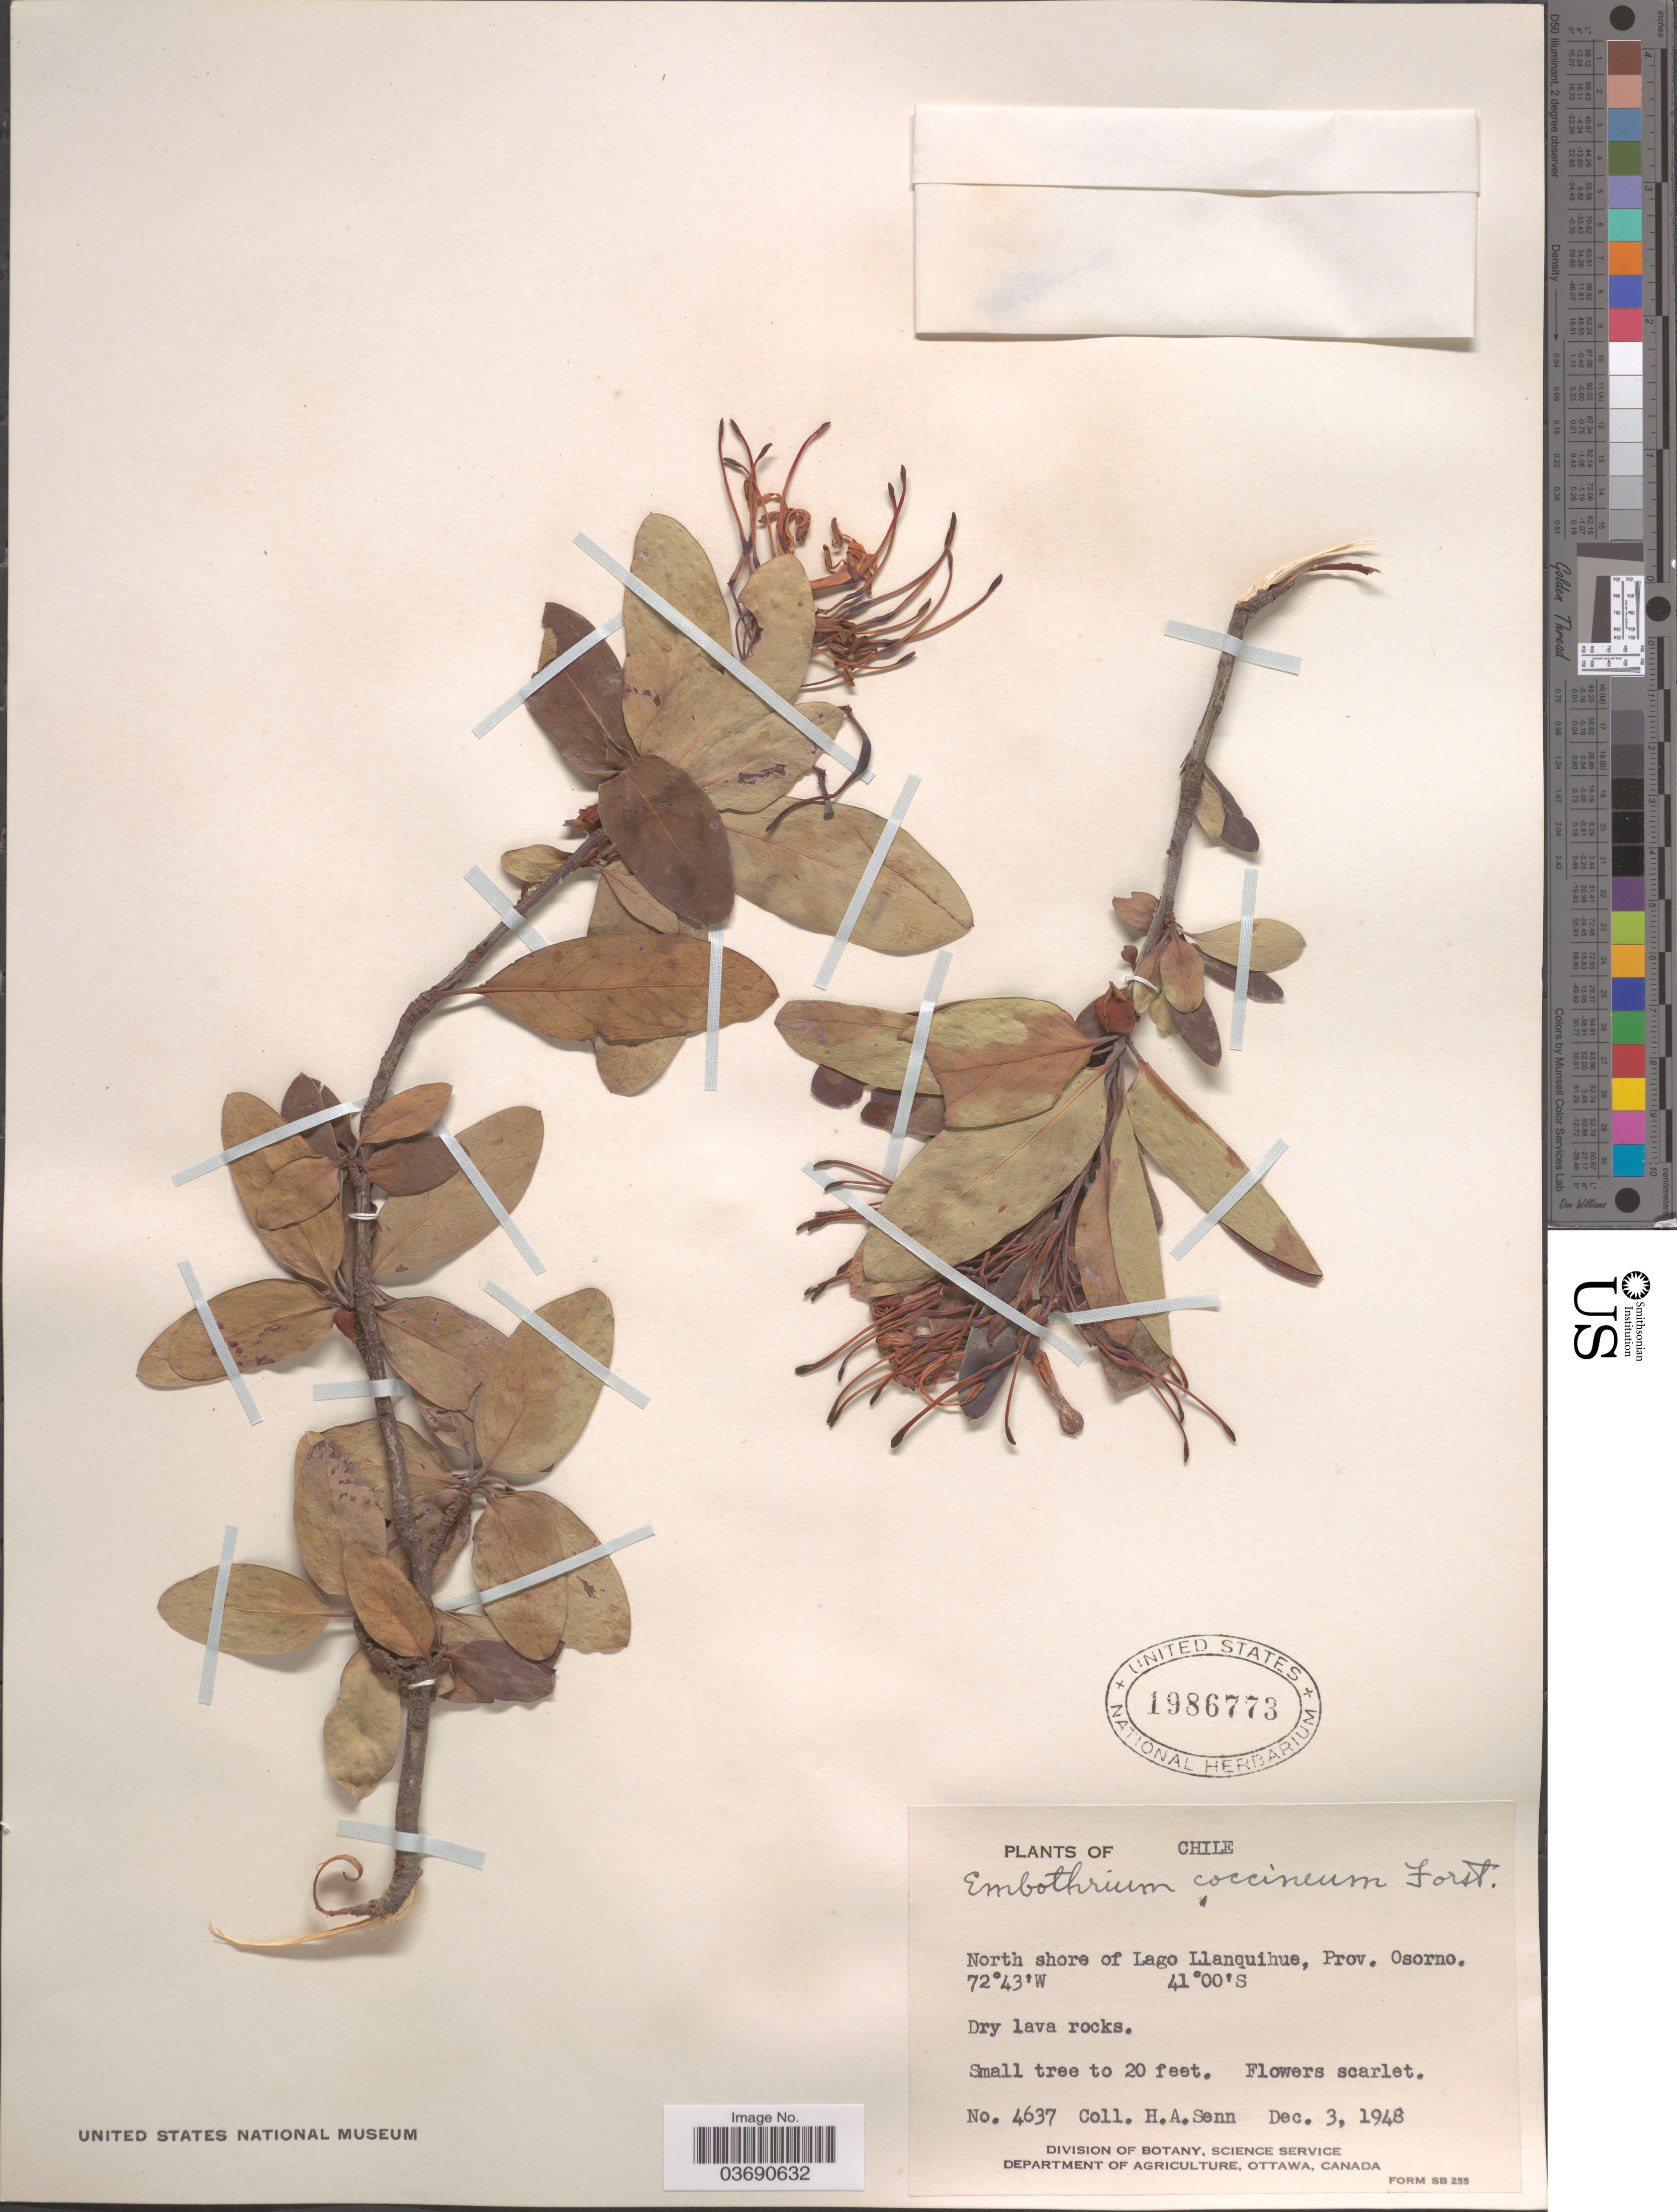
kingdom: Plantae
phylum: Tracheophyta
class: Magnoliopsida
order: Proteales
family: Proteaceae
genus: Embothrium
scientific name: Embothrium coccineum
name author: J.R. Forst. & G. Forst.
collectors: H. Senn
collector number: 4637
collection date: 1948-12-03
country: Chile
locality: North shore of Lago Llanquihue, Prov. Osorno.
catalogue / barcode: US 1986773